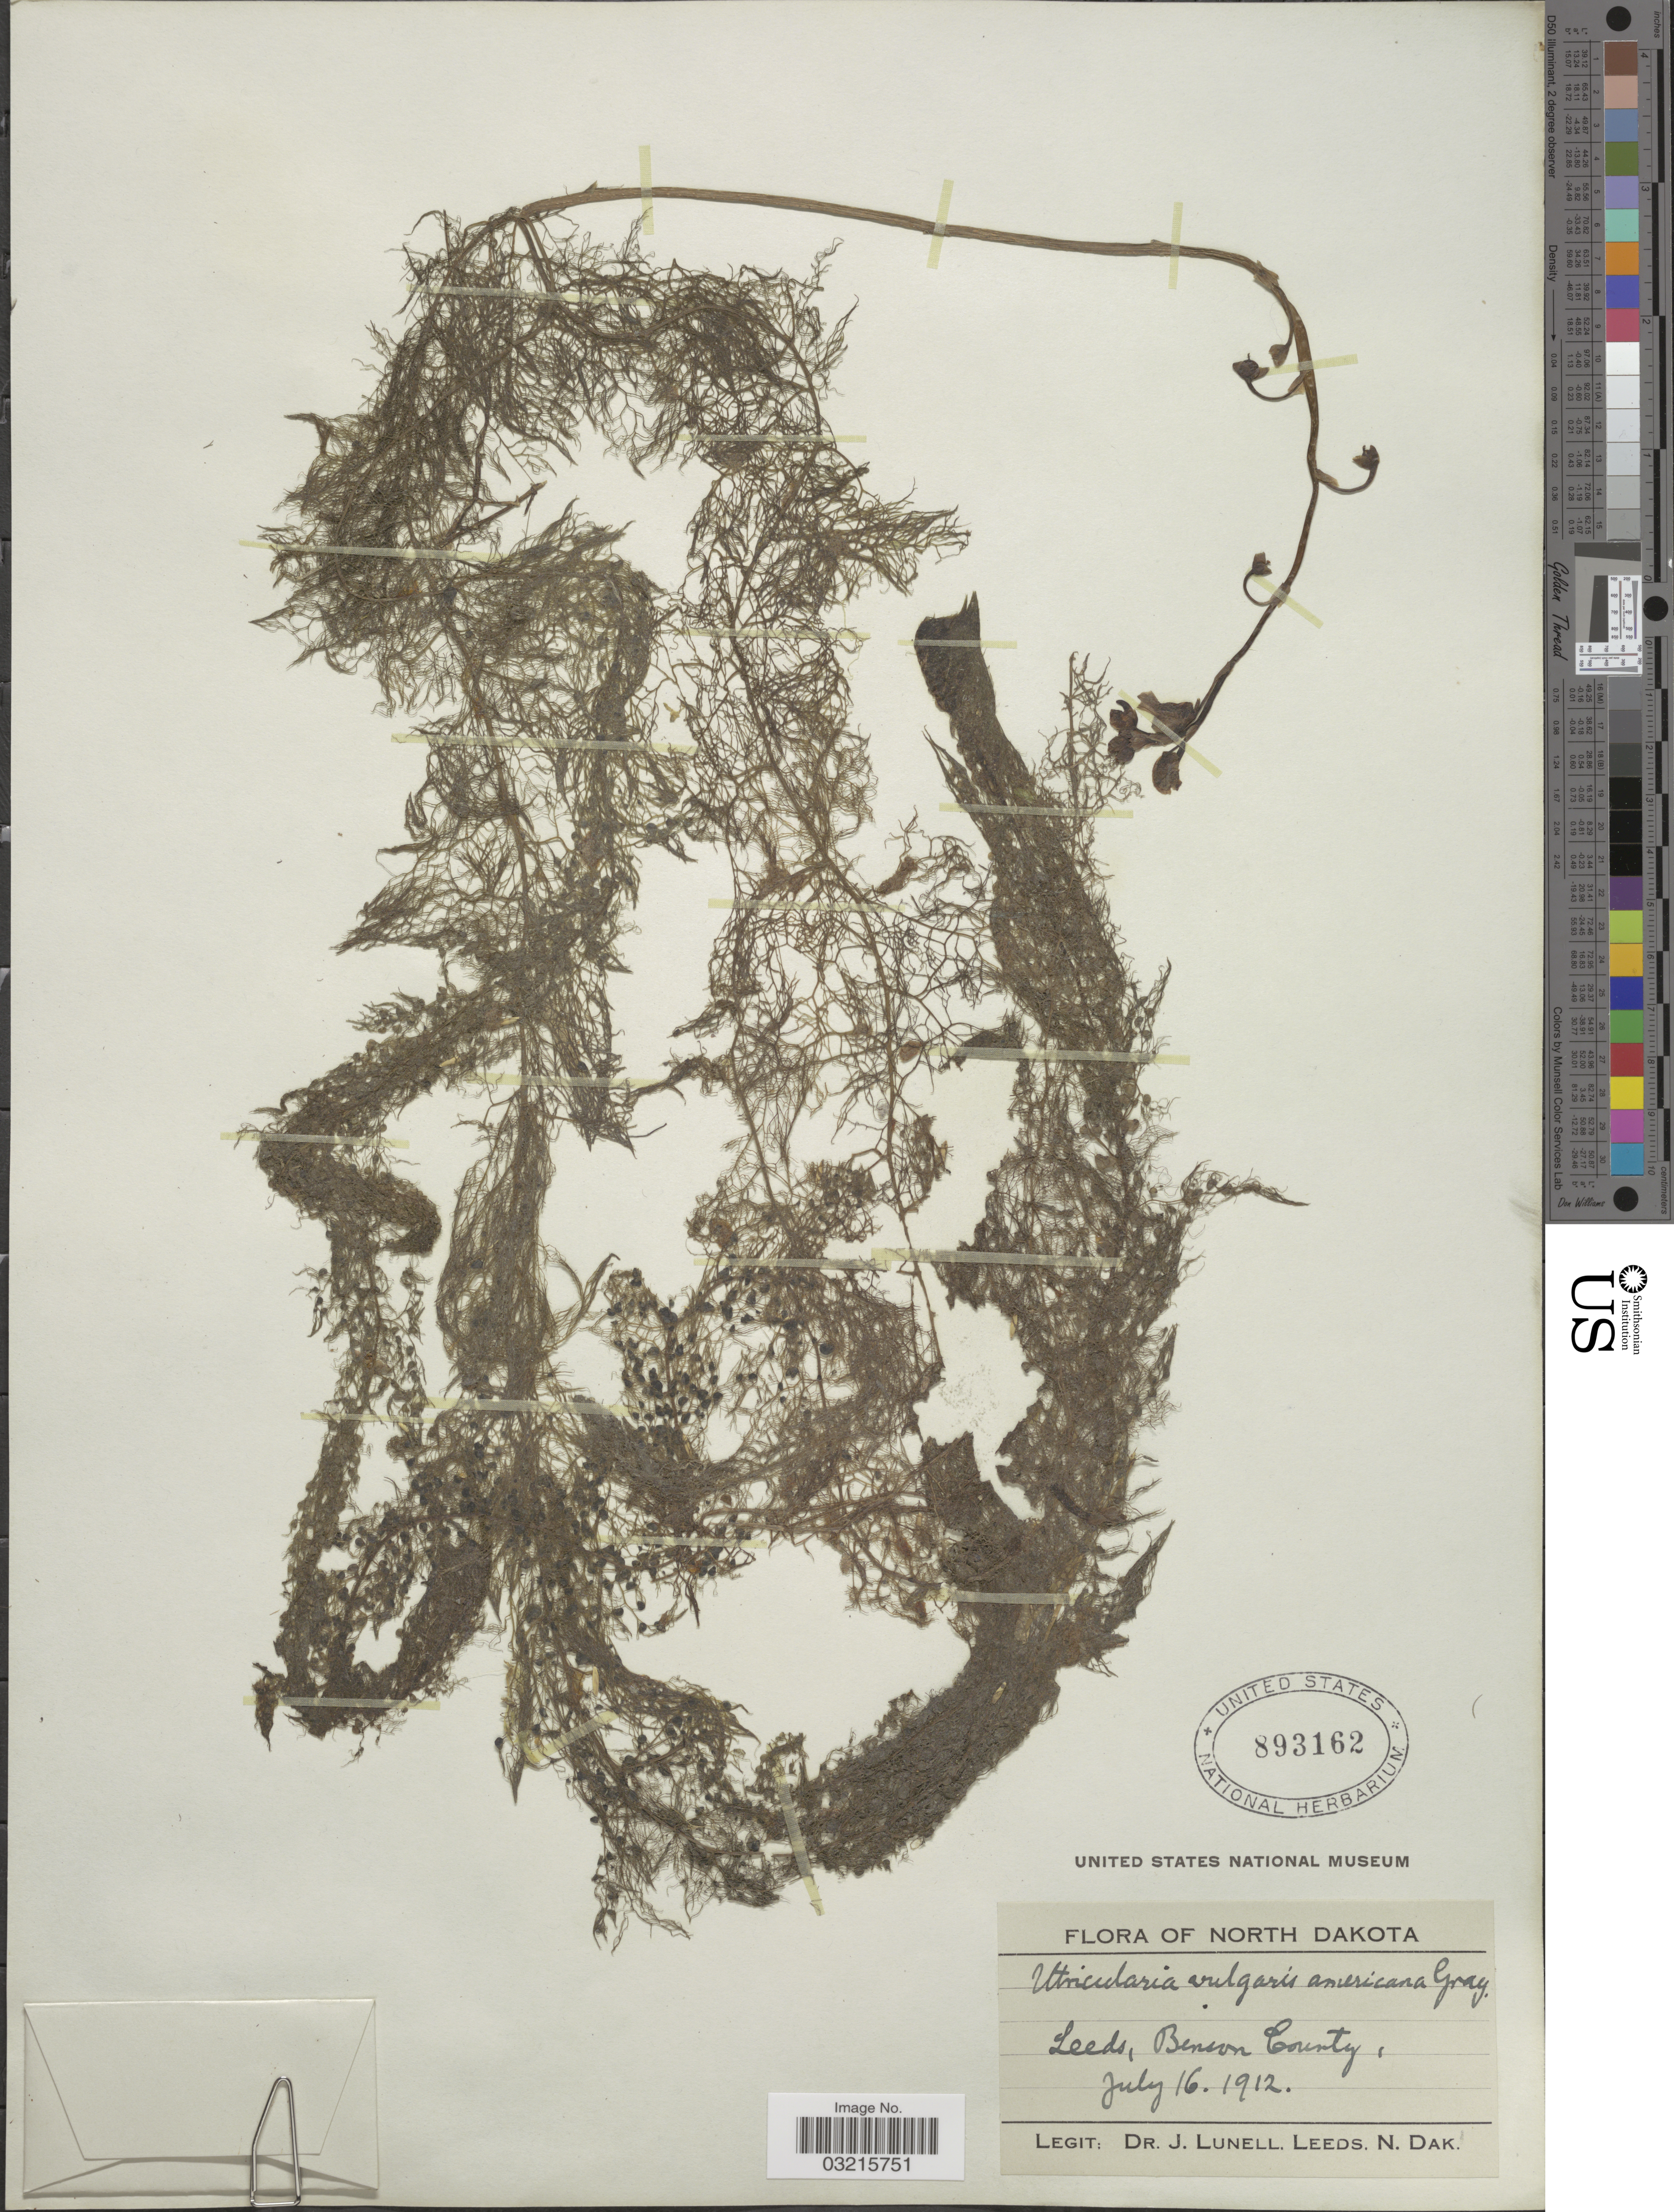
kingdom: Plantae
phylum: Tracheophyta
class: Magnoliopsida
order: Lamiales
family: Lentibulariaceae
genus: Utricularia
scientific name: Utricularia vulgaris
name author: L.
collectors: J. Lunell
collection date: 1912-07-16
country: United States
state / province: North Dakota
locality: Leeds, Benson County.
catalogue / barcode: US 893162